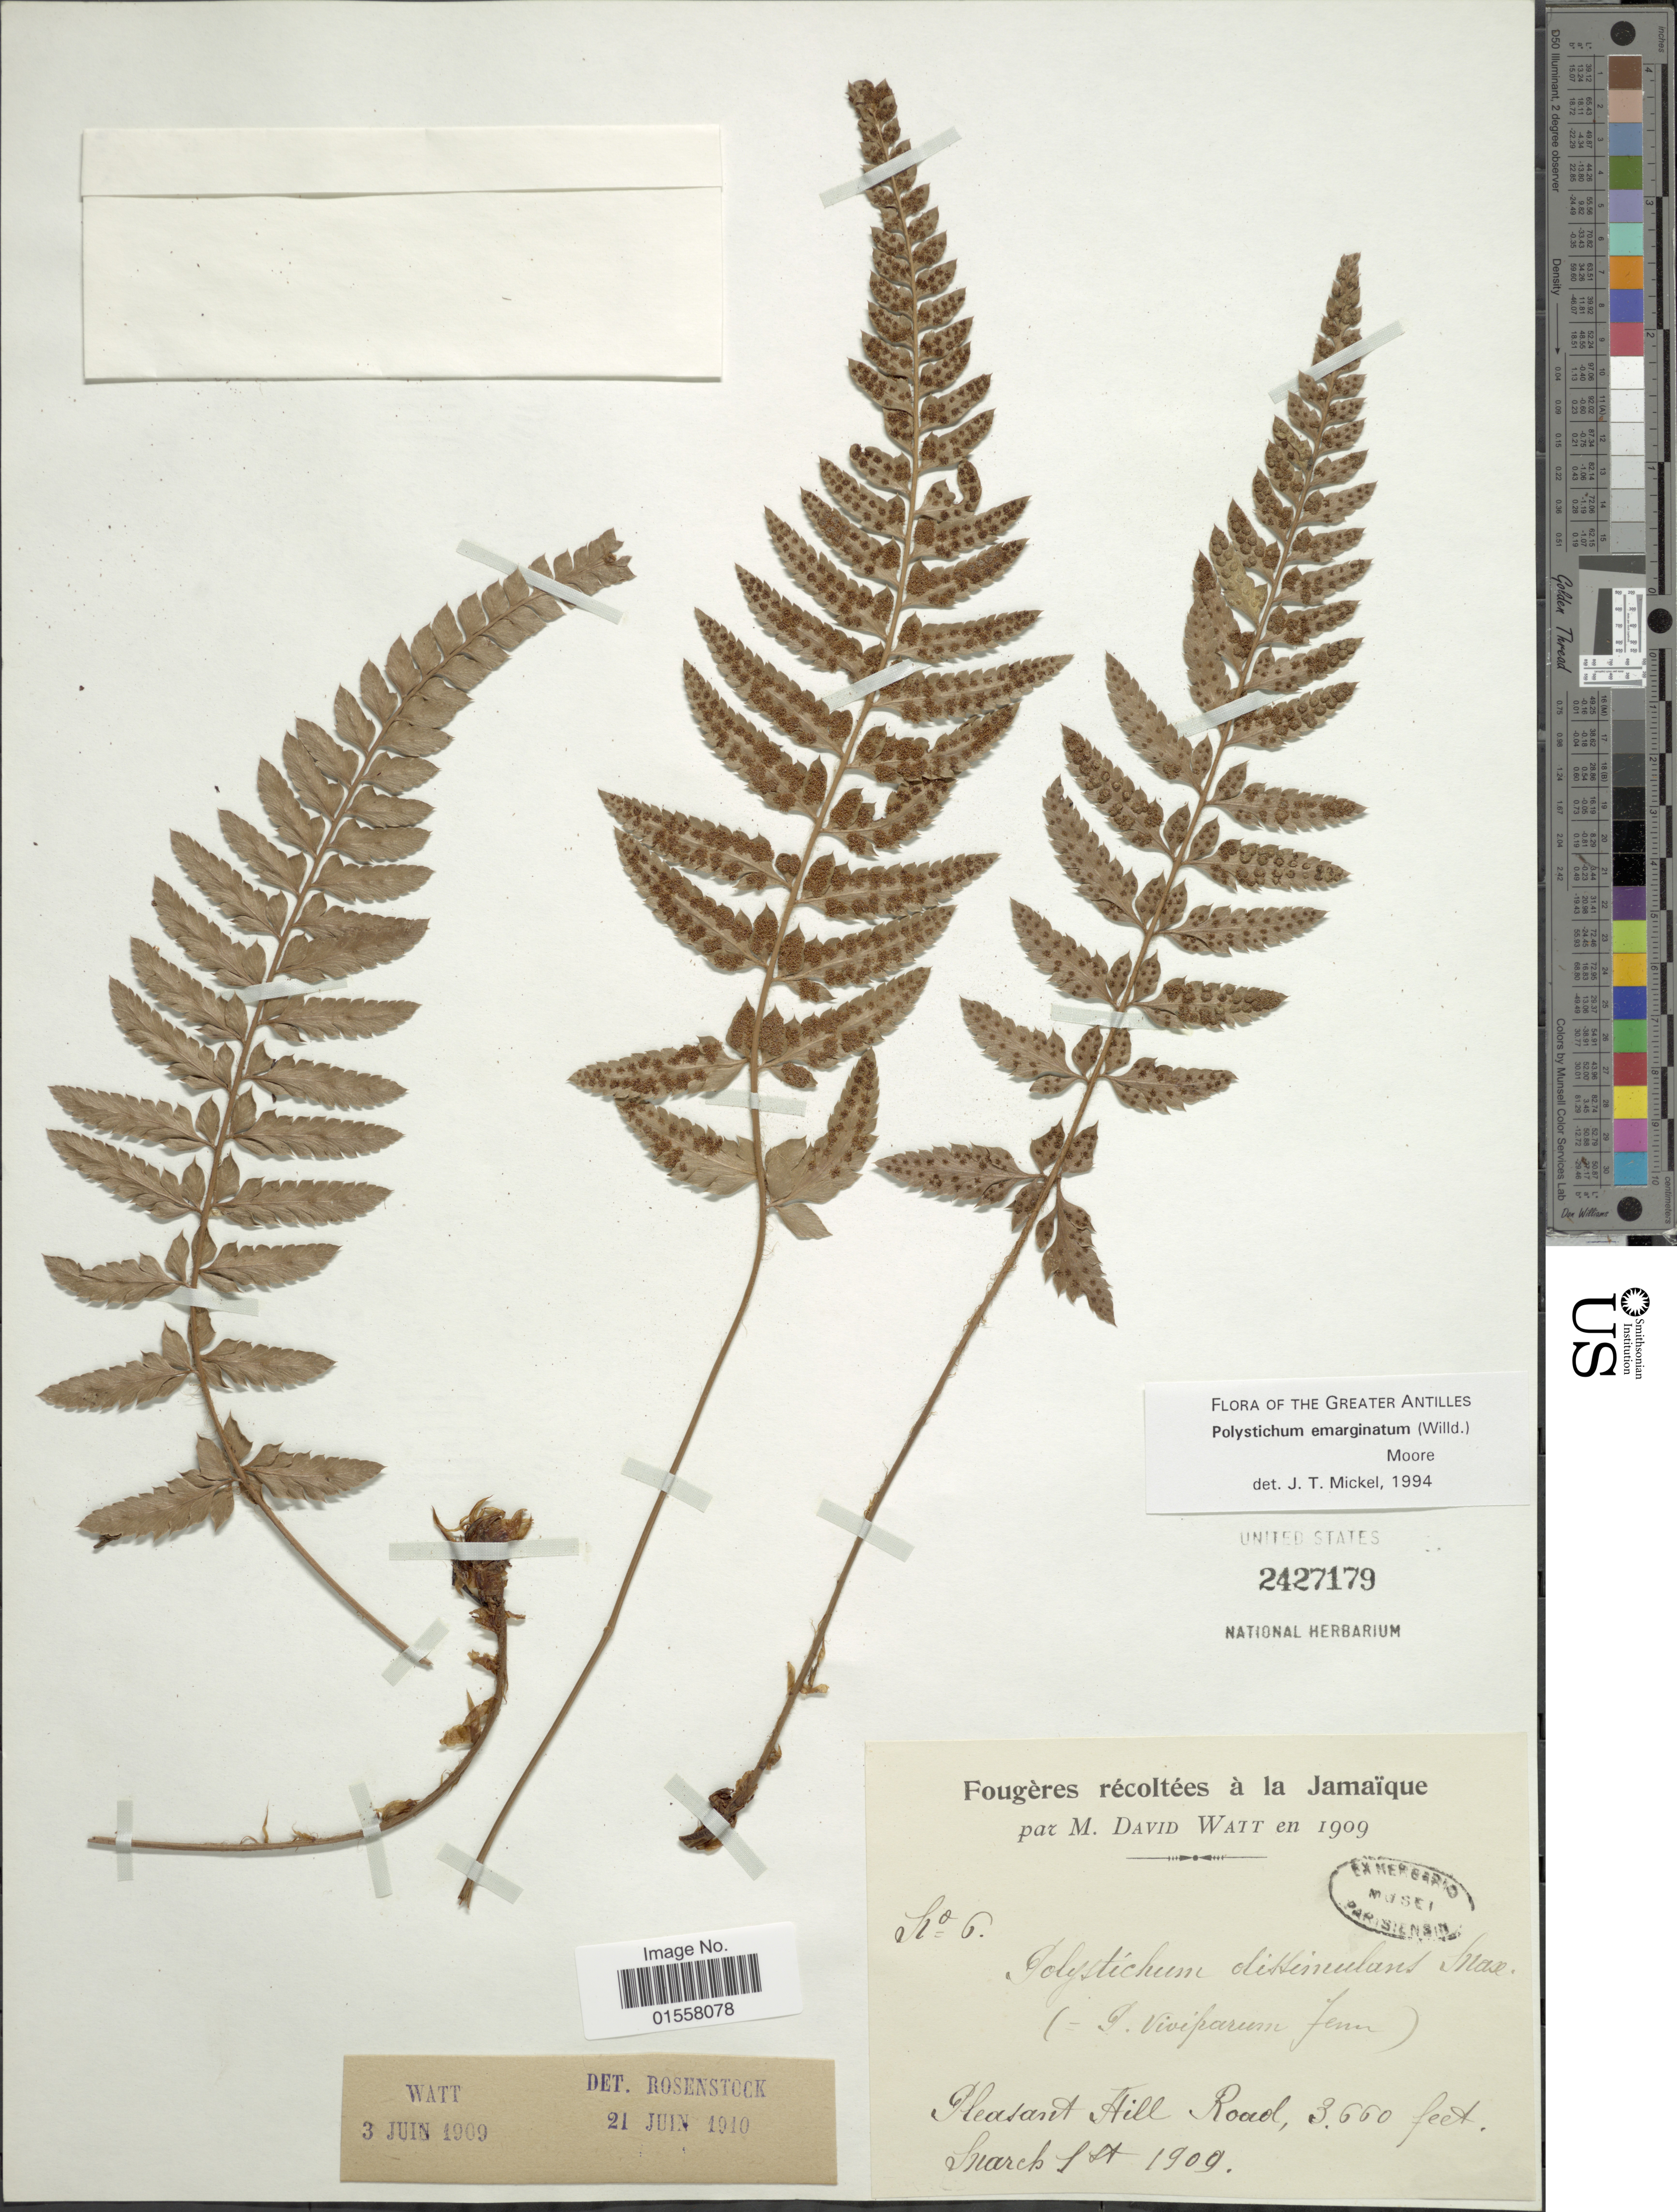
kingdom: Plantae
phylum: Tracheophyta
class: Polypodiopsida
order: Polypodiales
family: Dryopteridaceae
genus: Polystichum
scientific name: Polystichum emarginatum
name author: (Willd.) Moore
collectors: D. Watt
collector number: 6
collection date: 1909-03-01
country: Jamaica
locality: Jamaique, Pleasant Hill Road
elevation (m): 1116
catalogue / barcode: US 2427179